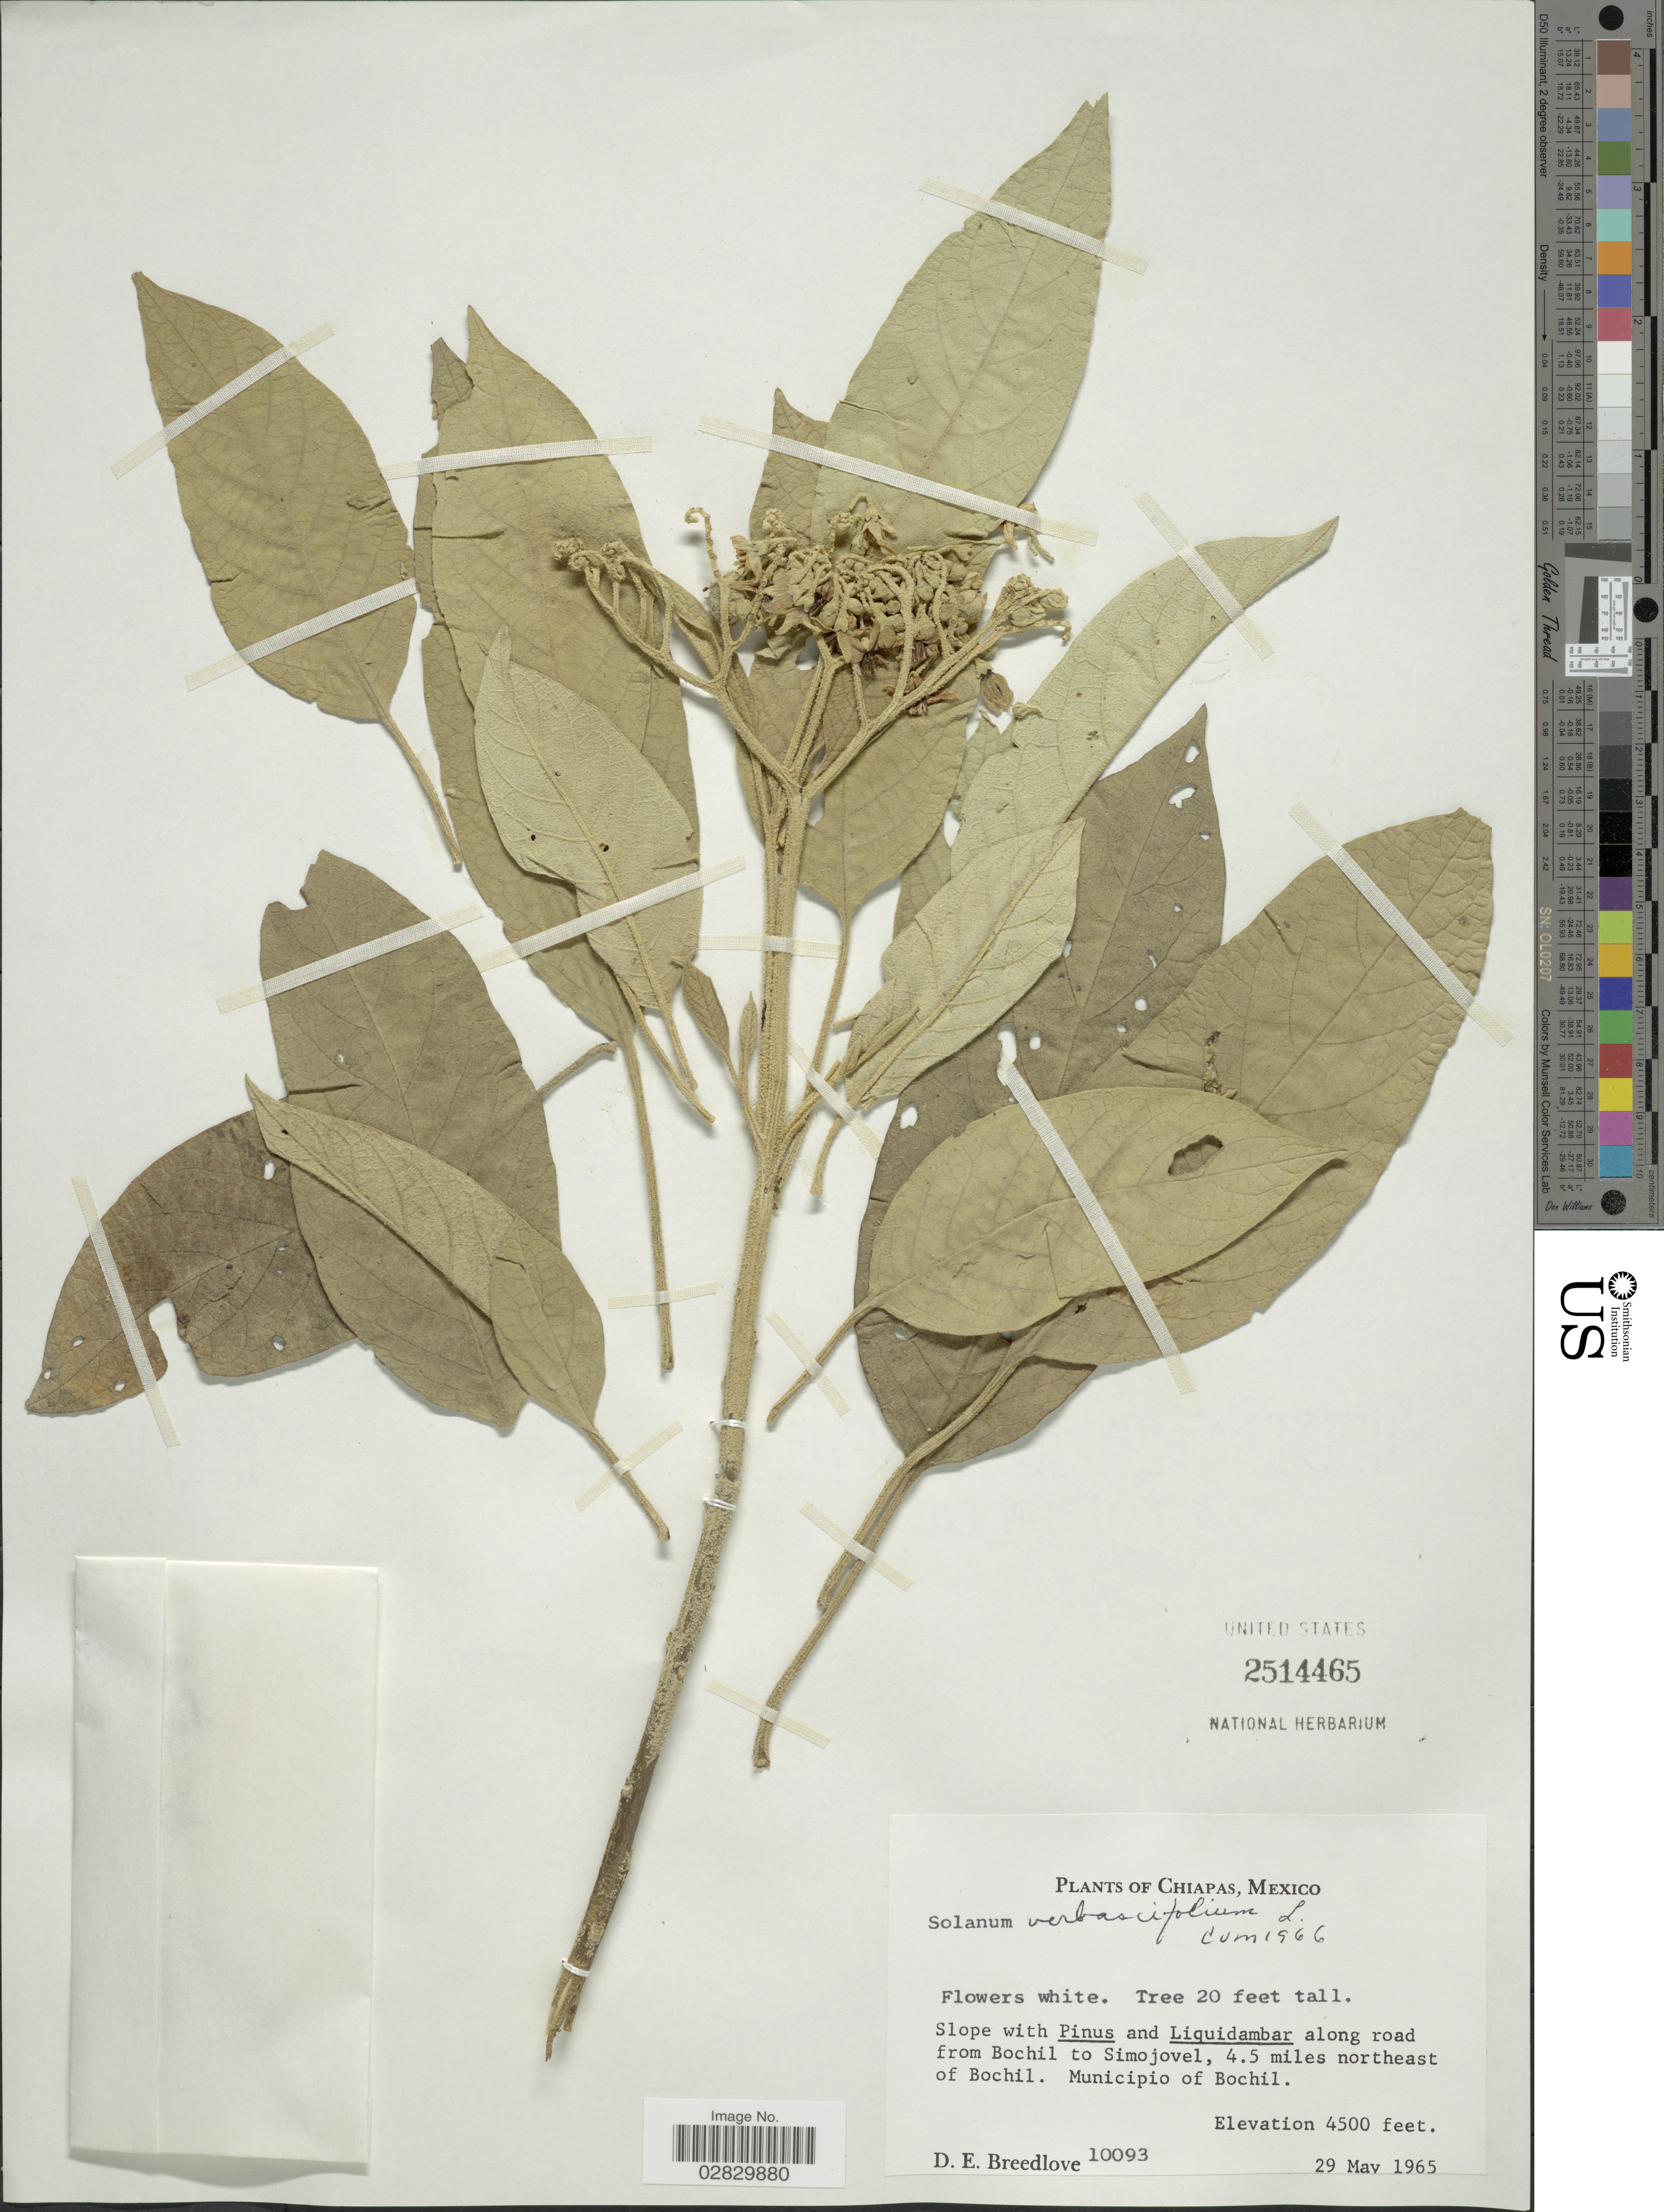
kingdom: Plantae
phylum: Tracheophyta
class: Magnoliopsida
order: Solanales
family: Solanaceae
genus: Solanum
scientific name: Solanum erianthum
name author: D. Don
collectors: D. E. Breedlove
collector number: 10093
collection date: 1965-05-29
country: Mexico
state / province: Chiapas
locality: Along road from Bochil to Simojovel, 4.5 miles northeast of Bochil, Municipio of Bochil.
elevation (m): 1372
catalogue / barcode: US 2514465